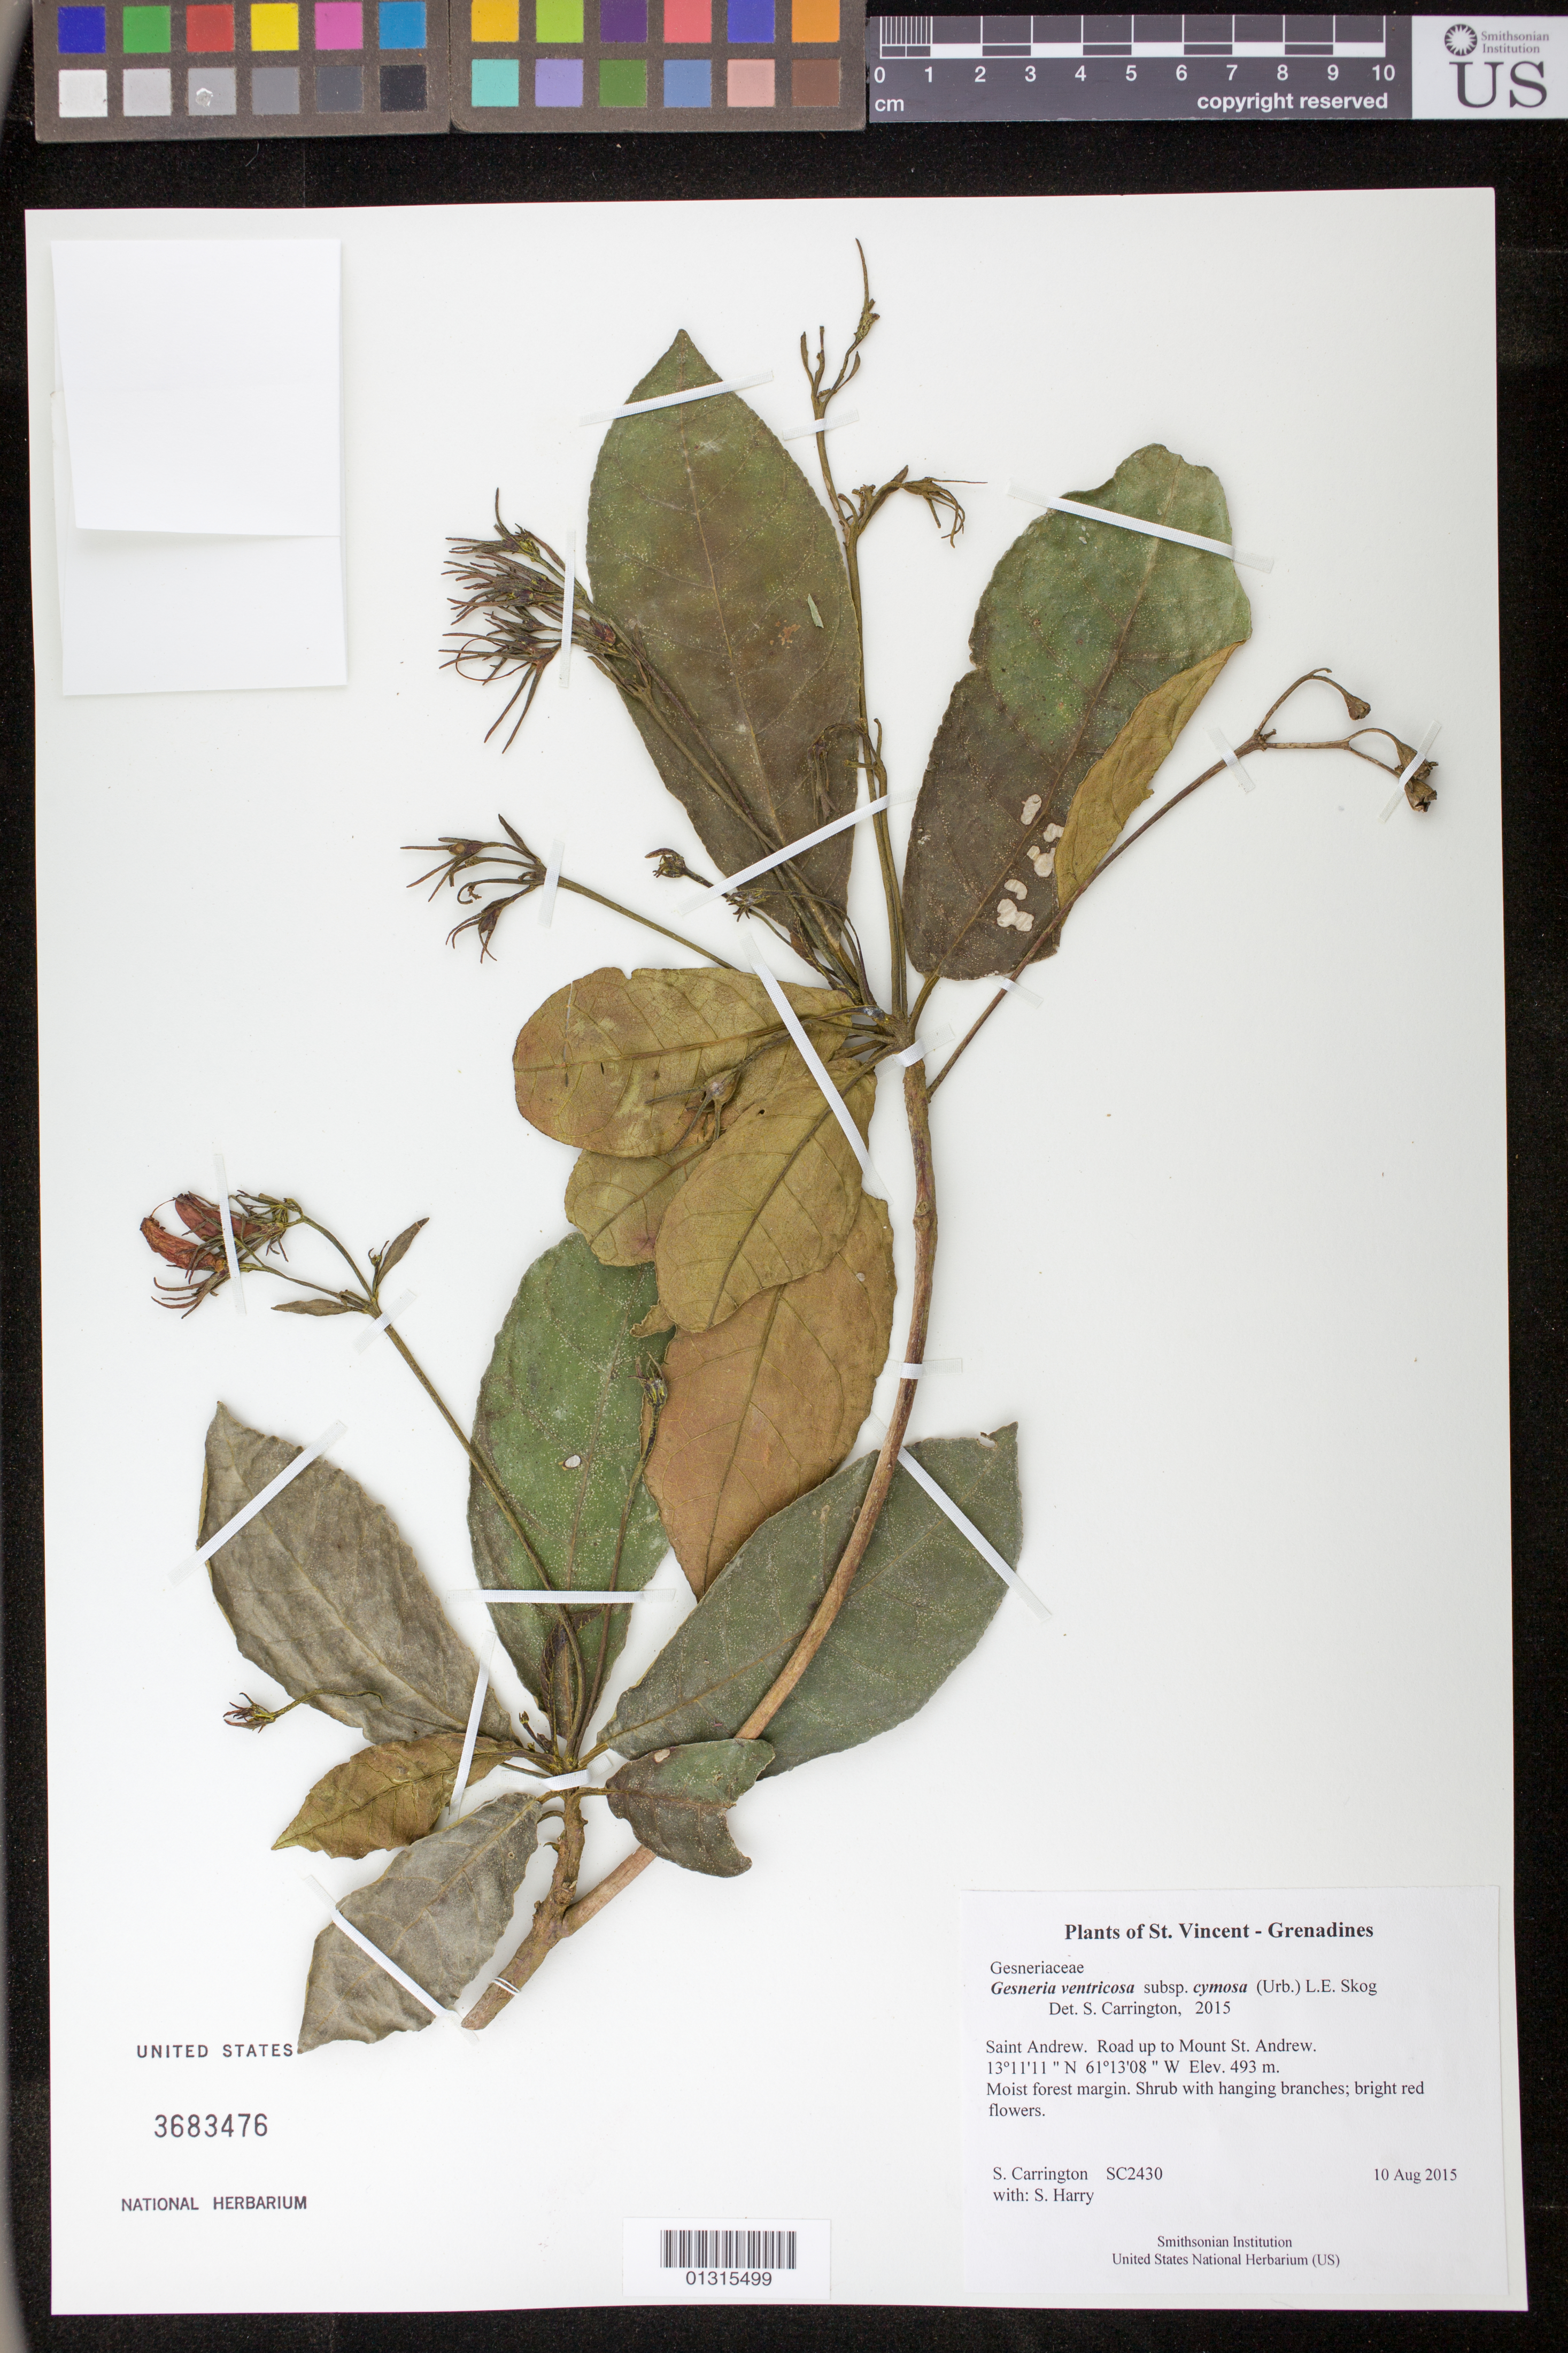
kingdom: Plantae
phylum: Tracheophyta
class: Magnoliopsida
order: Lamiales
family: Gesneriaceae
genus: Gesneria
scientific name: Gesneria ventricosa subsp. cymosa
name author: (Urb.) L.E. Skog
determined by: Carrington, C. M. S.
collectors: C. M. S. Carrington & S. Harry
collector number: SC2430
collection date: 2015-08-10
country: St. Vincent - Grenadines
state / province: Saint Andrew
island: St Vincent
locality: road up to Mount St Andrew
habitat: Moist forest margin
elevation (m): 493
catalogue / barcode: US 3683476